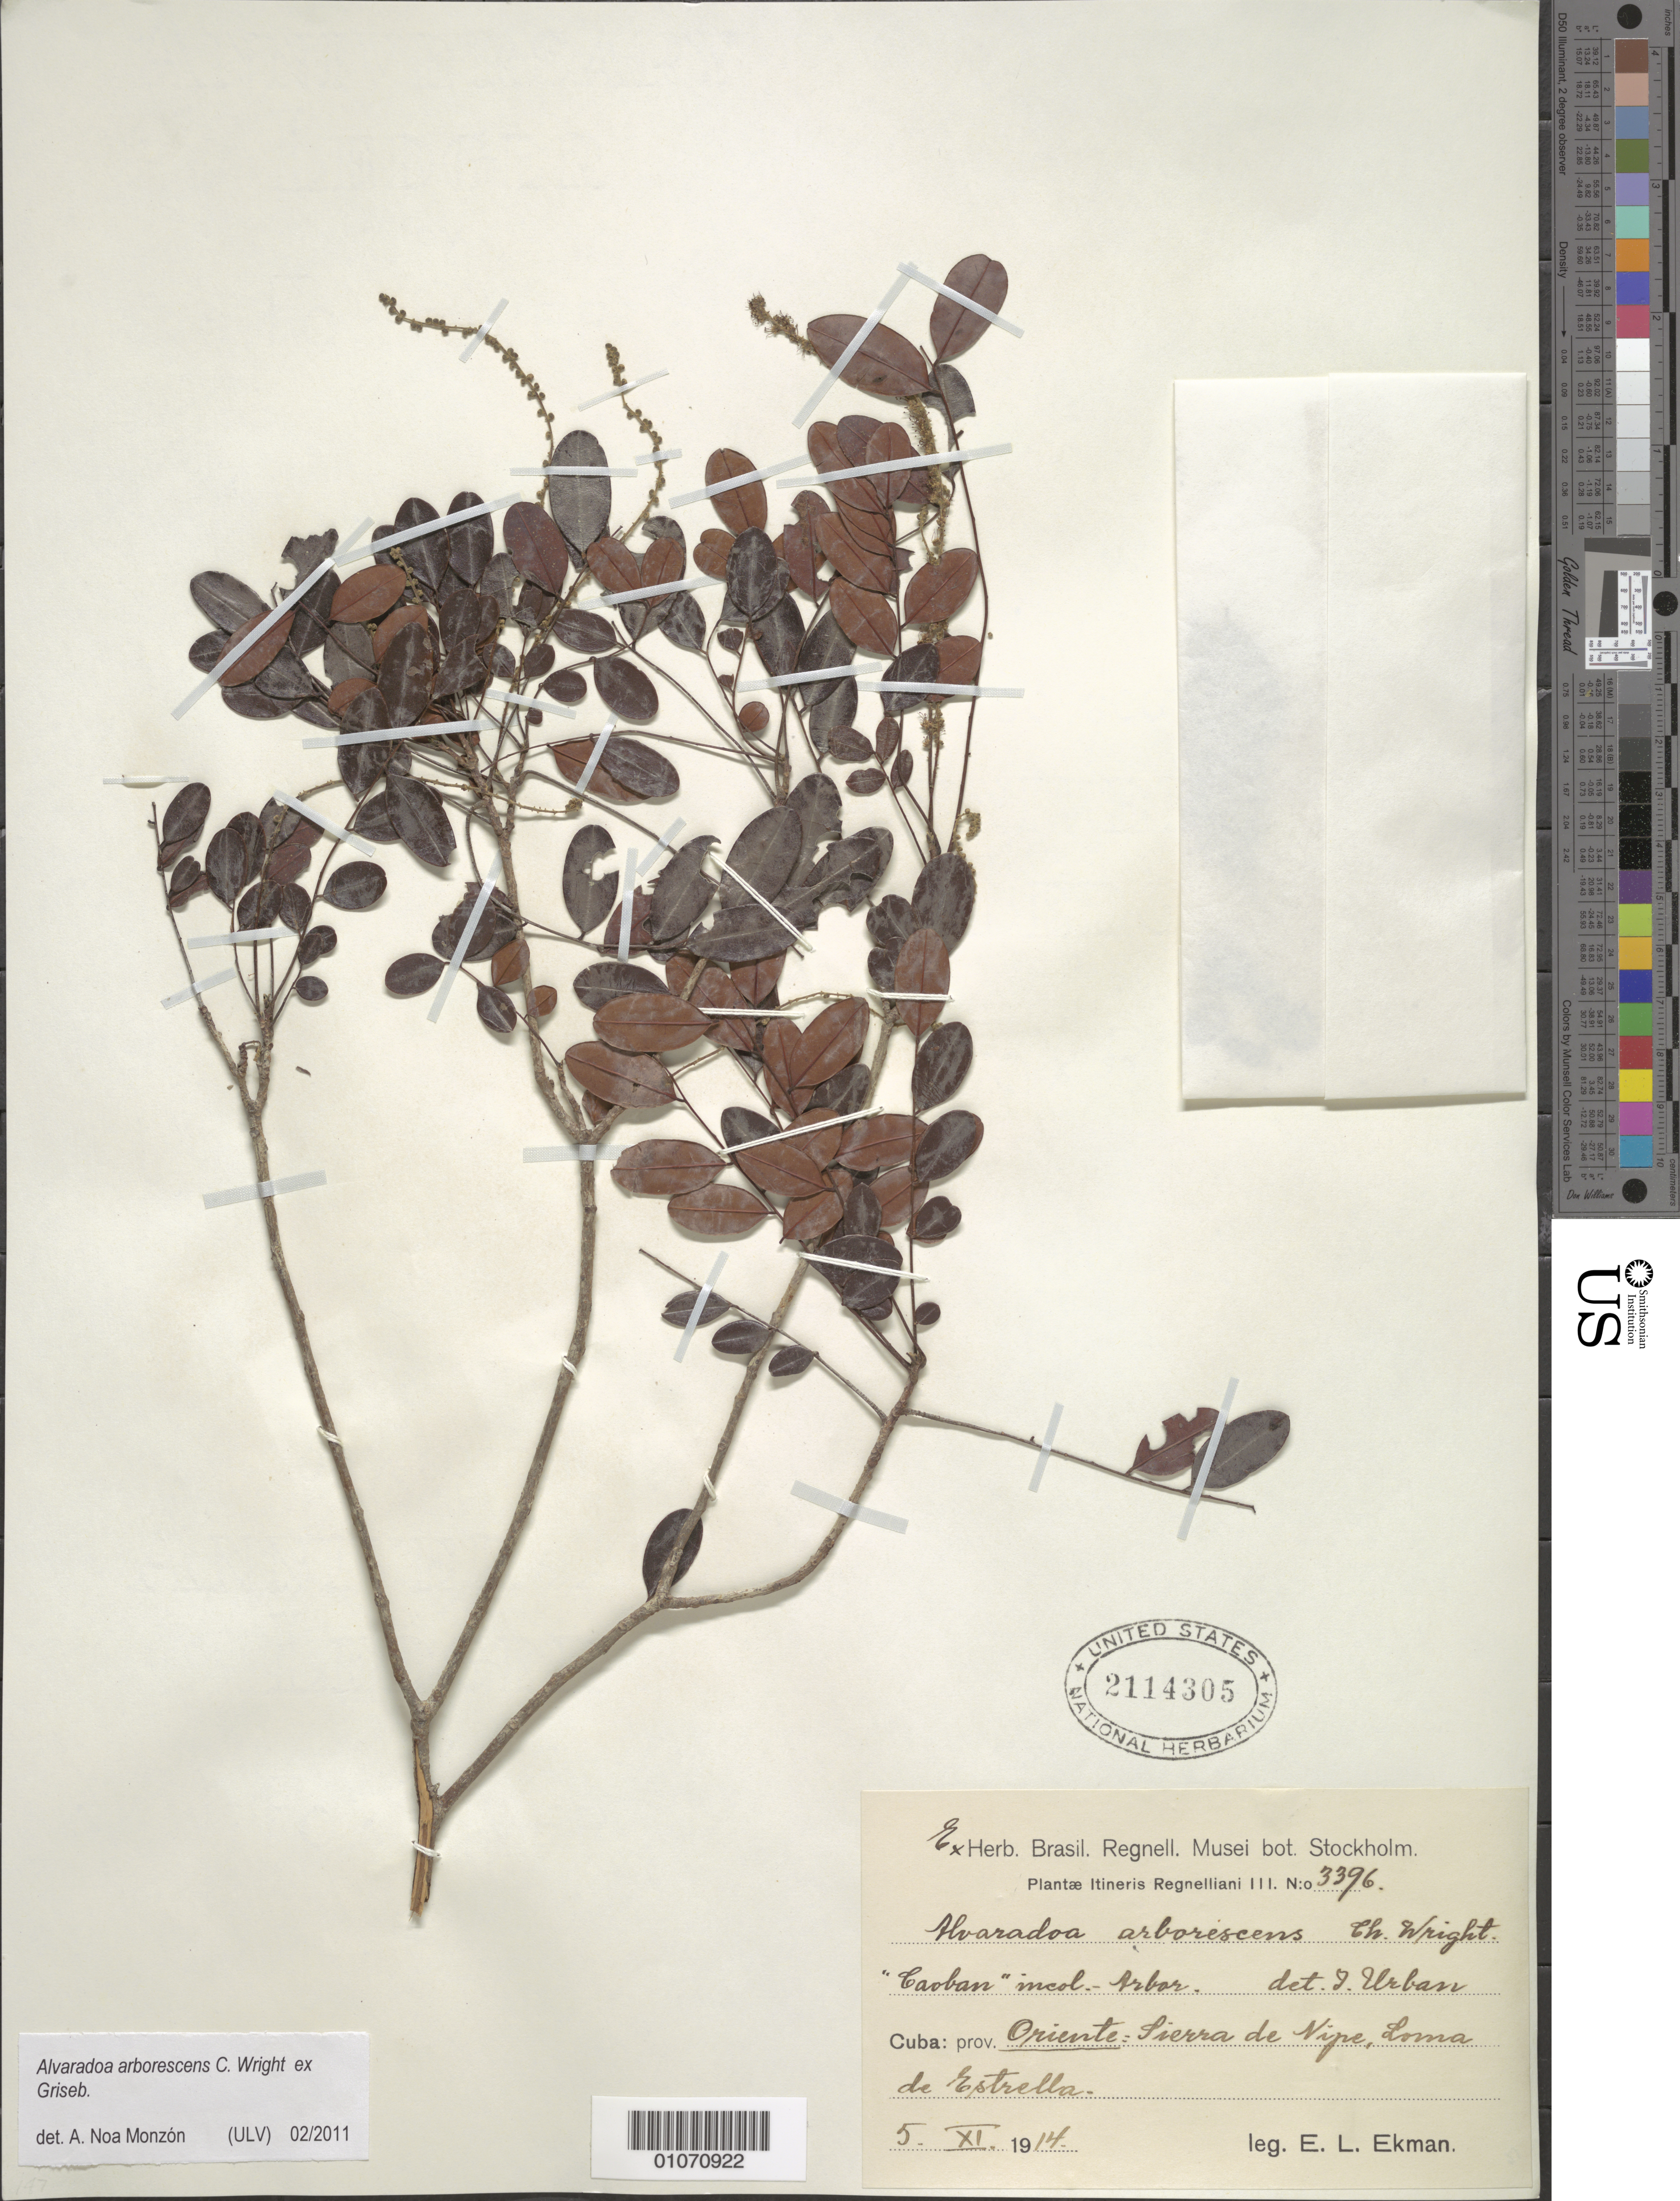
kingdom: Plantae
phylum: Tracheophyta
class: Magnoliopsida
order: Picramniales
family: Picramniaceae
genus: Alvaradoa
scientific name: Alvaradoa arborescens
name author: C. Wright in Griseb.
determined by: Noa Monzón, A.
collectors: E. L. Ekman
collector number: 3396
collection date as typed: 05 Nov 1914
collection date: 1914-11-05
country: Cuba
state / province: Holguín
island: Cuba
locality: Sierra de Nipe, Loma de Estrella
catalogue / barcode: US 2114305